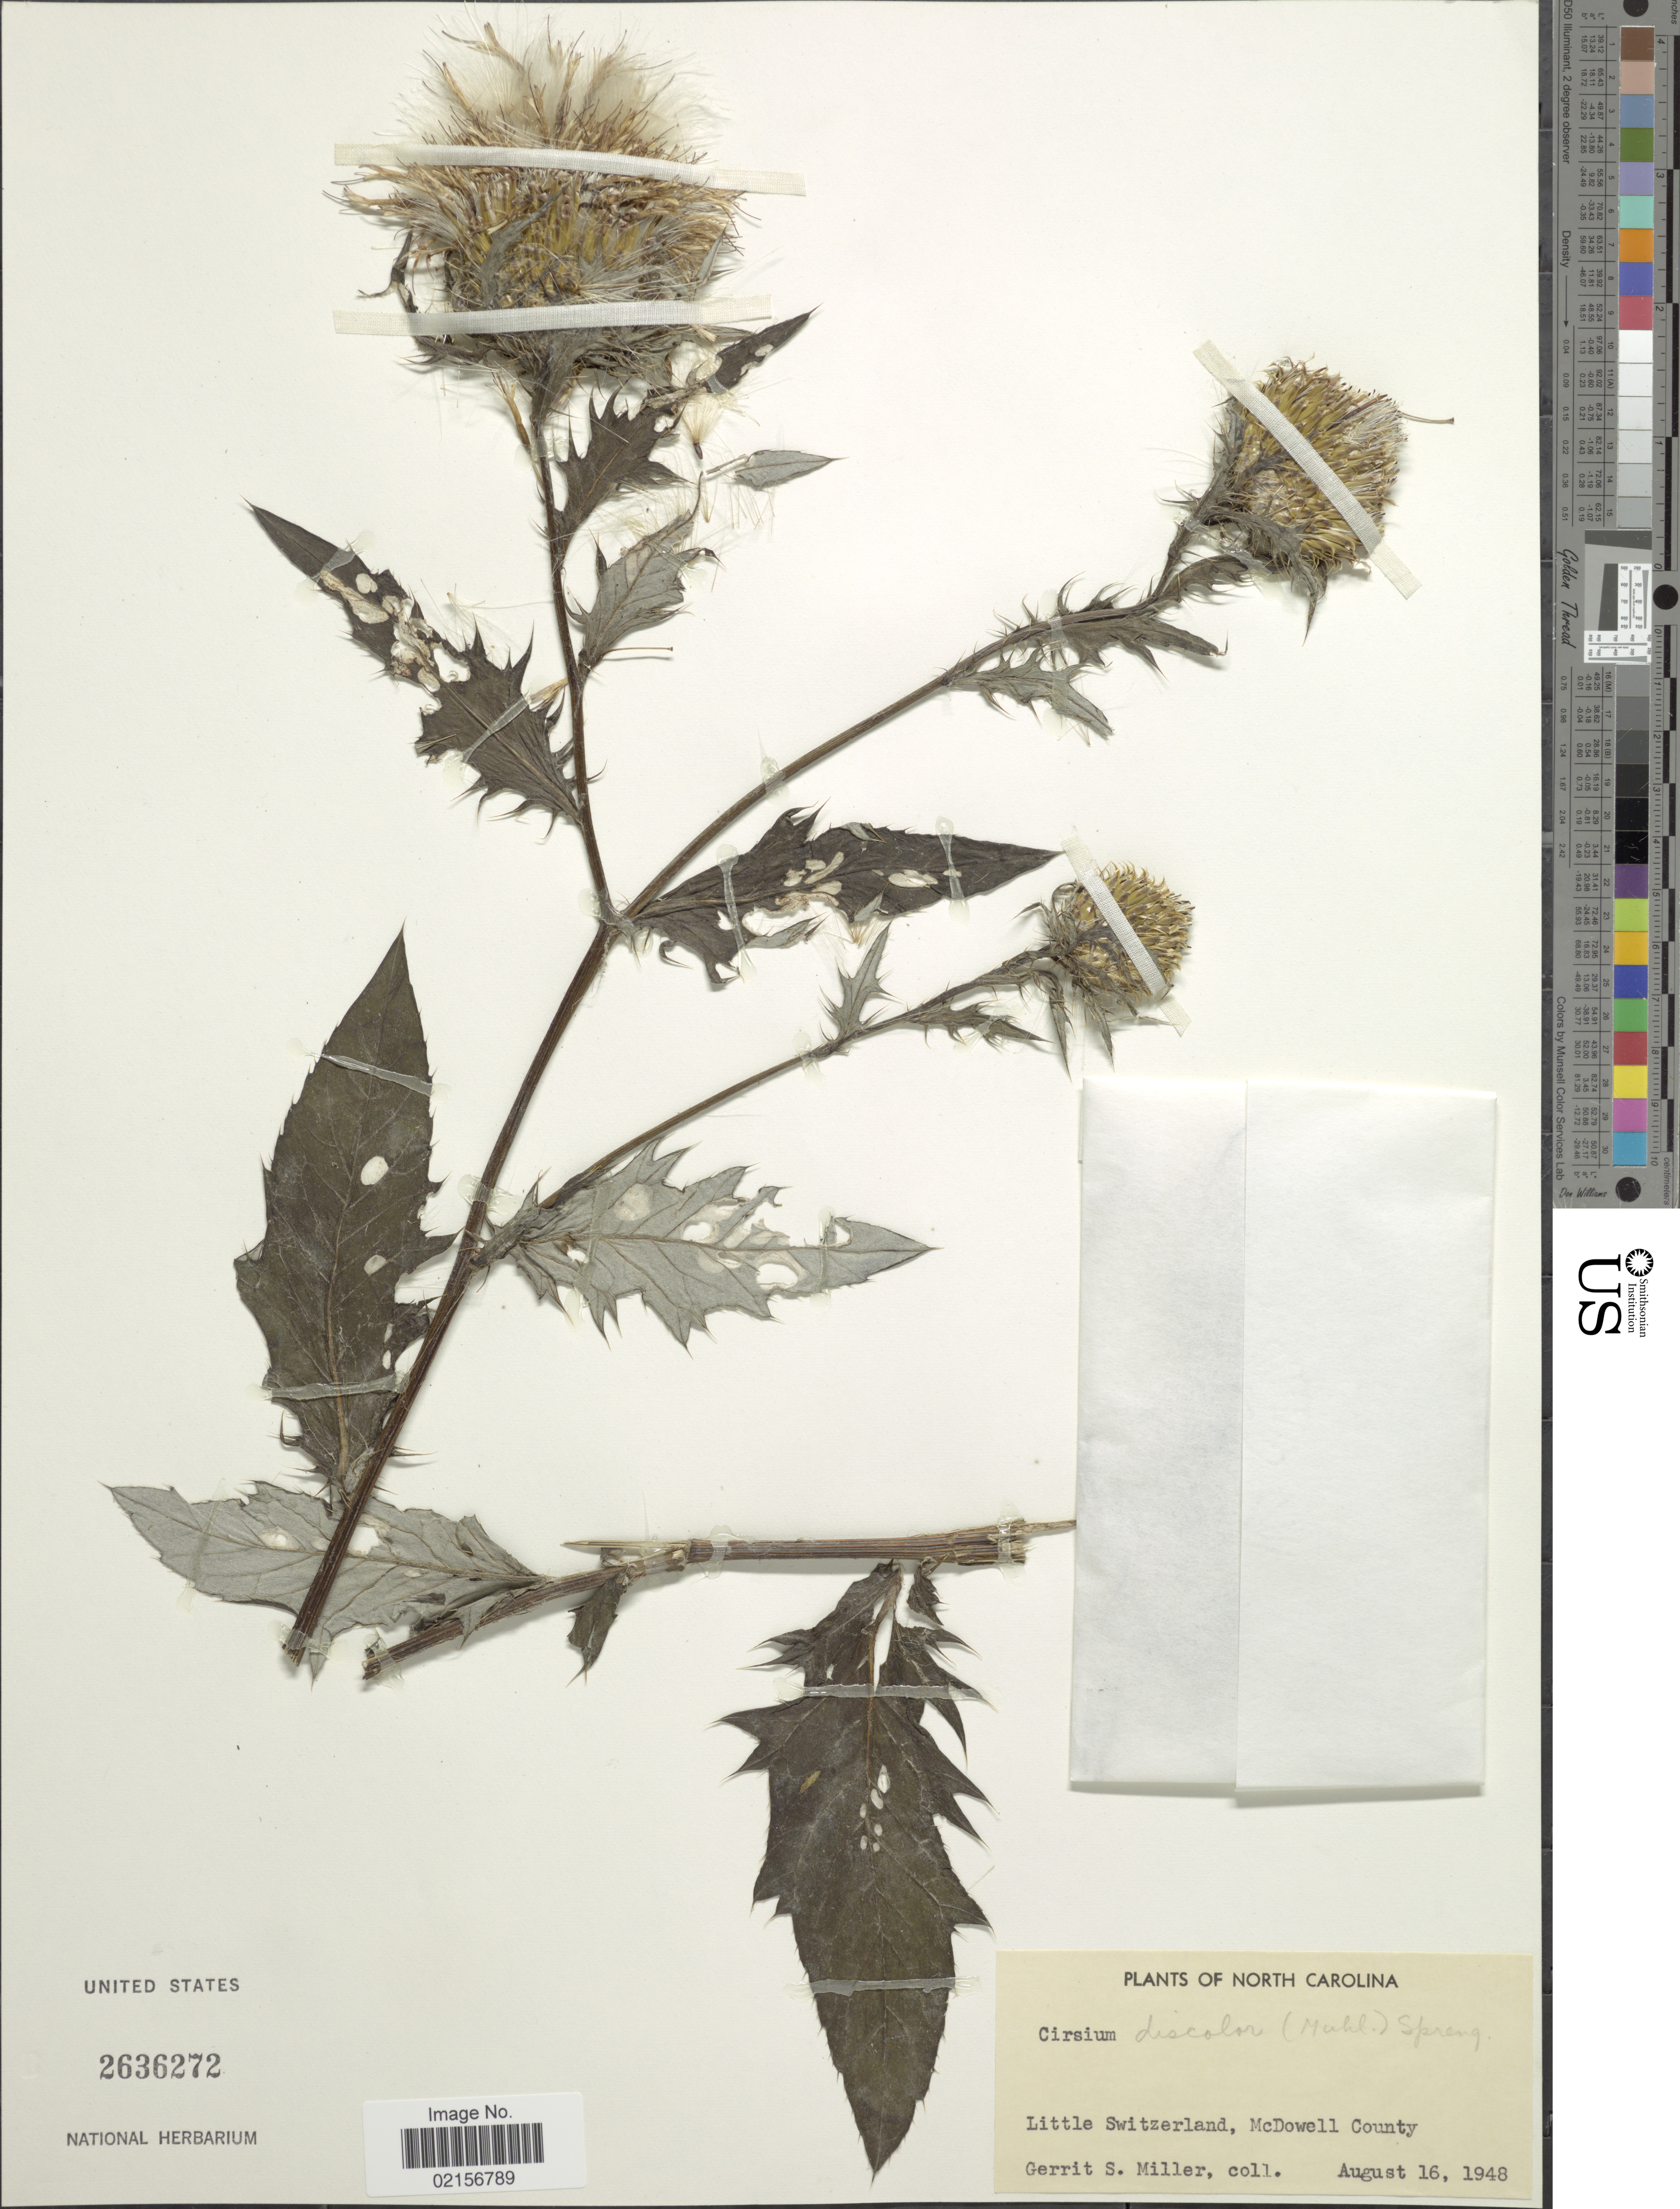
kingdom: Plantae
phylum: Tracheophyta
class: Magnoliopsida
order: Asterales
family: Asteraceae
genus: Cirsium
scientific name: Cirsium discolor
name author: (Muhl. ex Willd.) Spreng.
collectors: G. S. Miller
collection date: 1948-08-16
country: United States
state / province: North Carolina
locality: Little Switzerland, McDowell County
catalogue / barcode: US 2636272